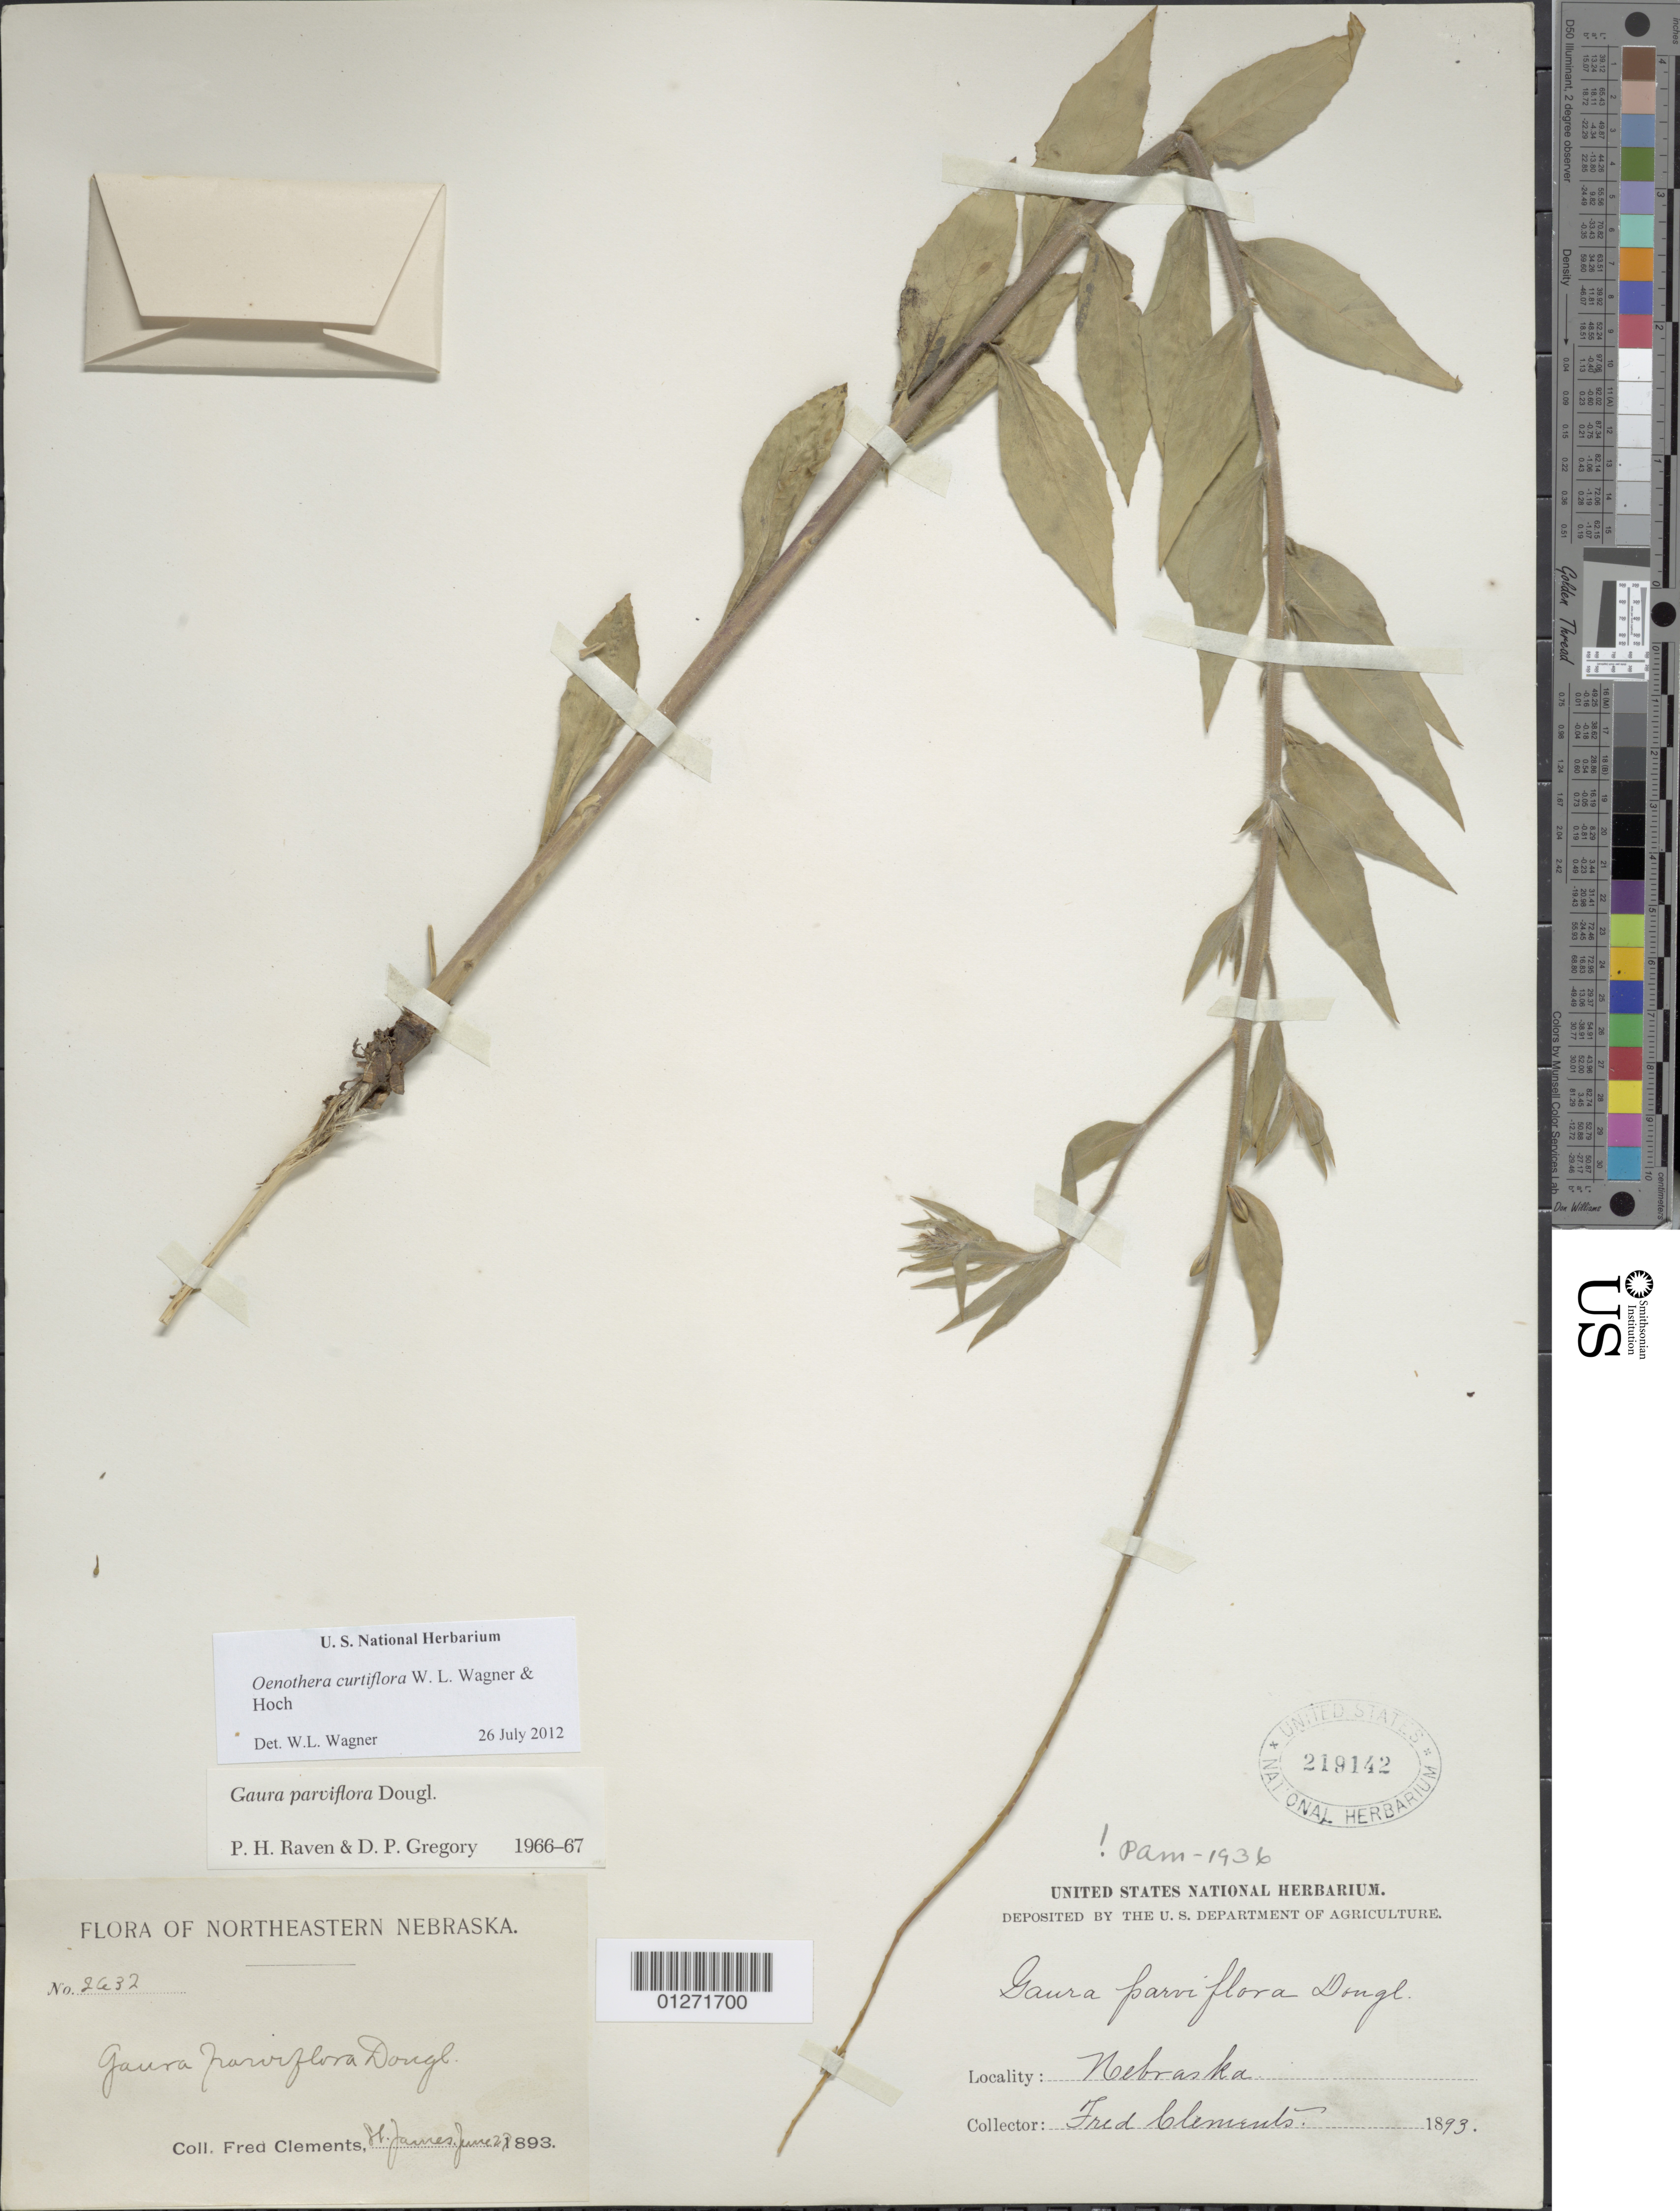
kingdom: Plantae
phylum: Tracheophyta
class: Magnoliopsida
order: Myrtales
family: Onagraceae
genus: Oenothera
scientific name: Oenothera curtiflora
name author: W.L. Wagner & Hoch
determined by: Wagner, W. L., (BOT), Smithsonian Institution - National Museum of Natural History (UNITED STATES)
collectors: F. Clements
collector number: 2632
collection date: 1893-06-27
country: United States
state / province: Nebraska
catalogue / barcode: US 219142